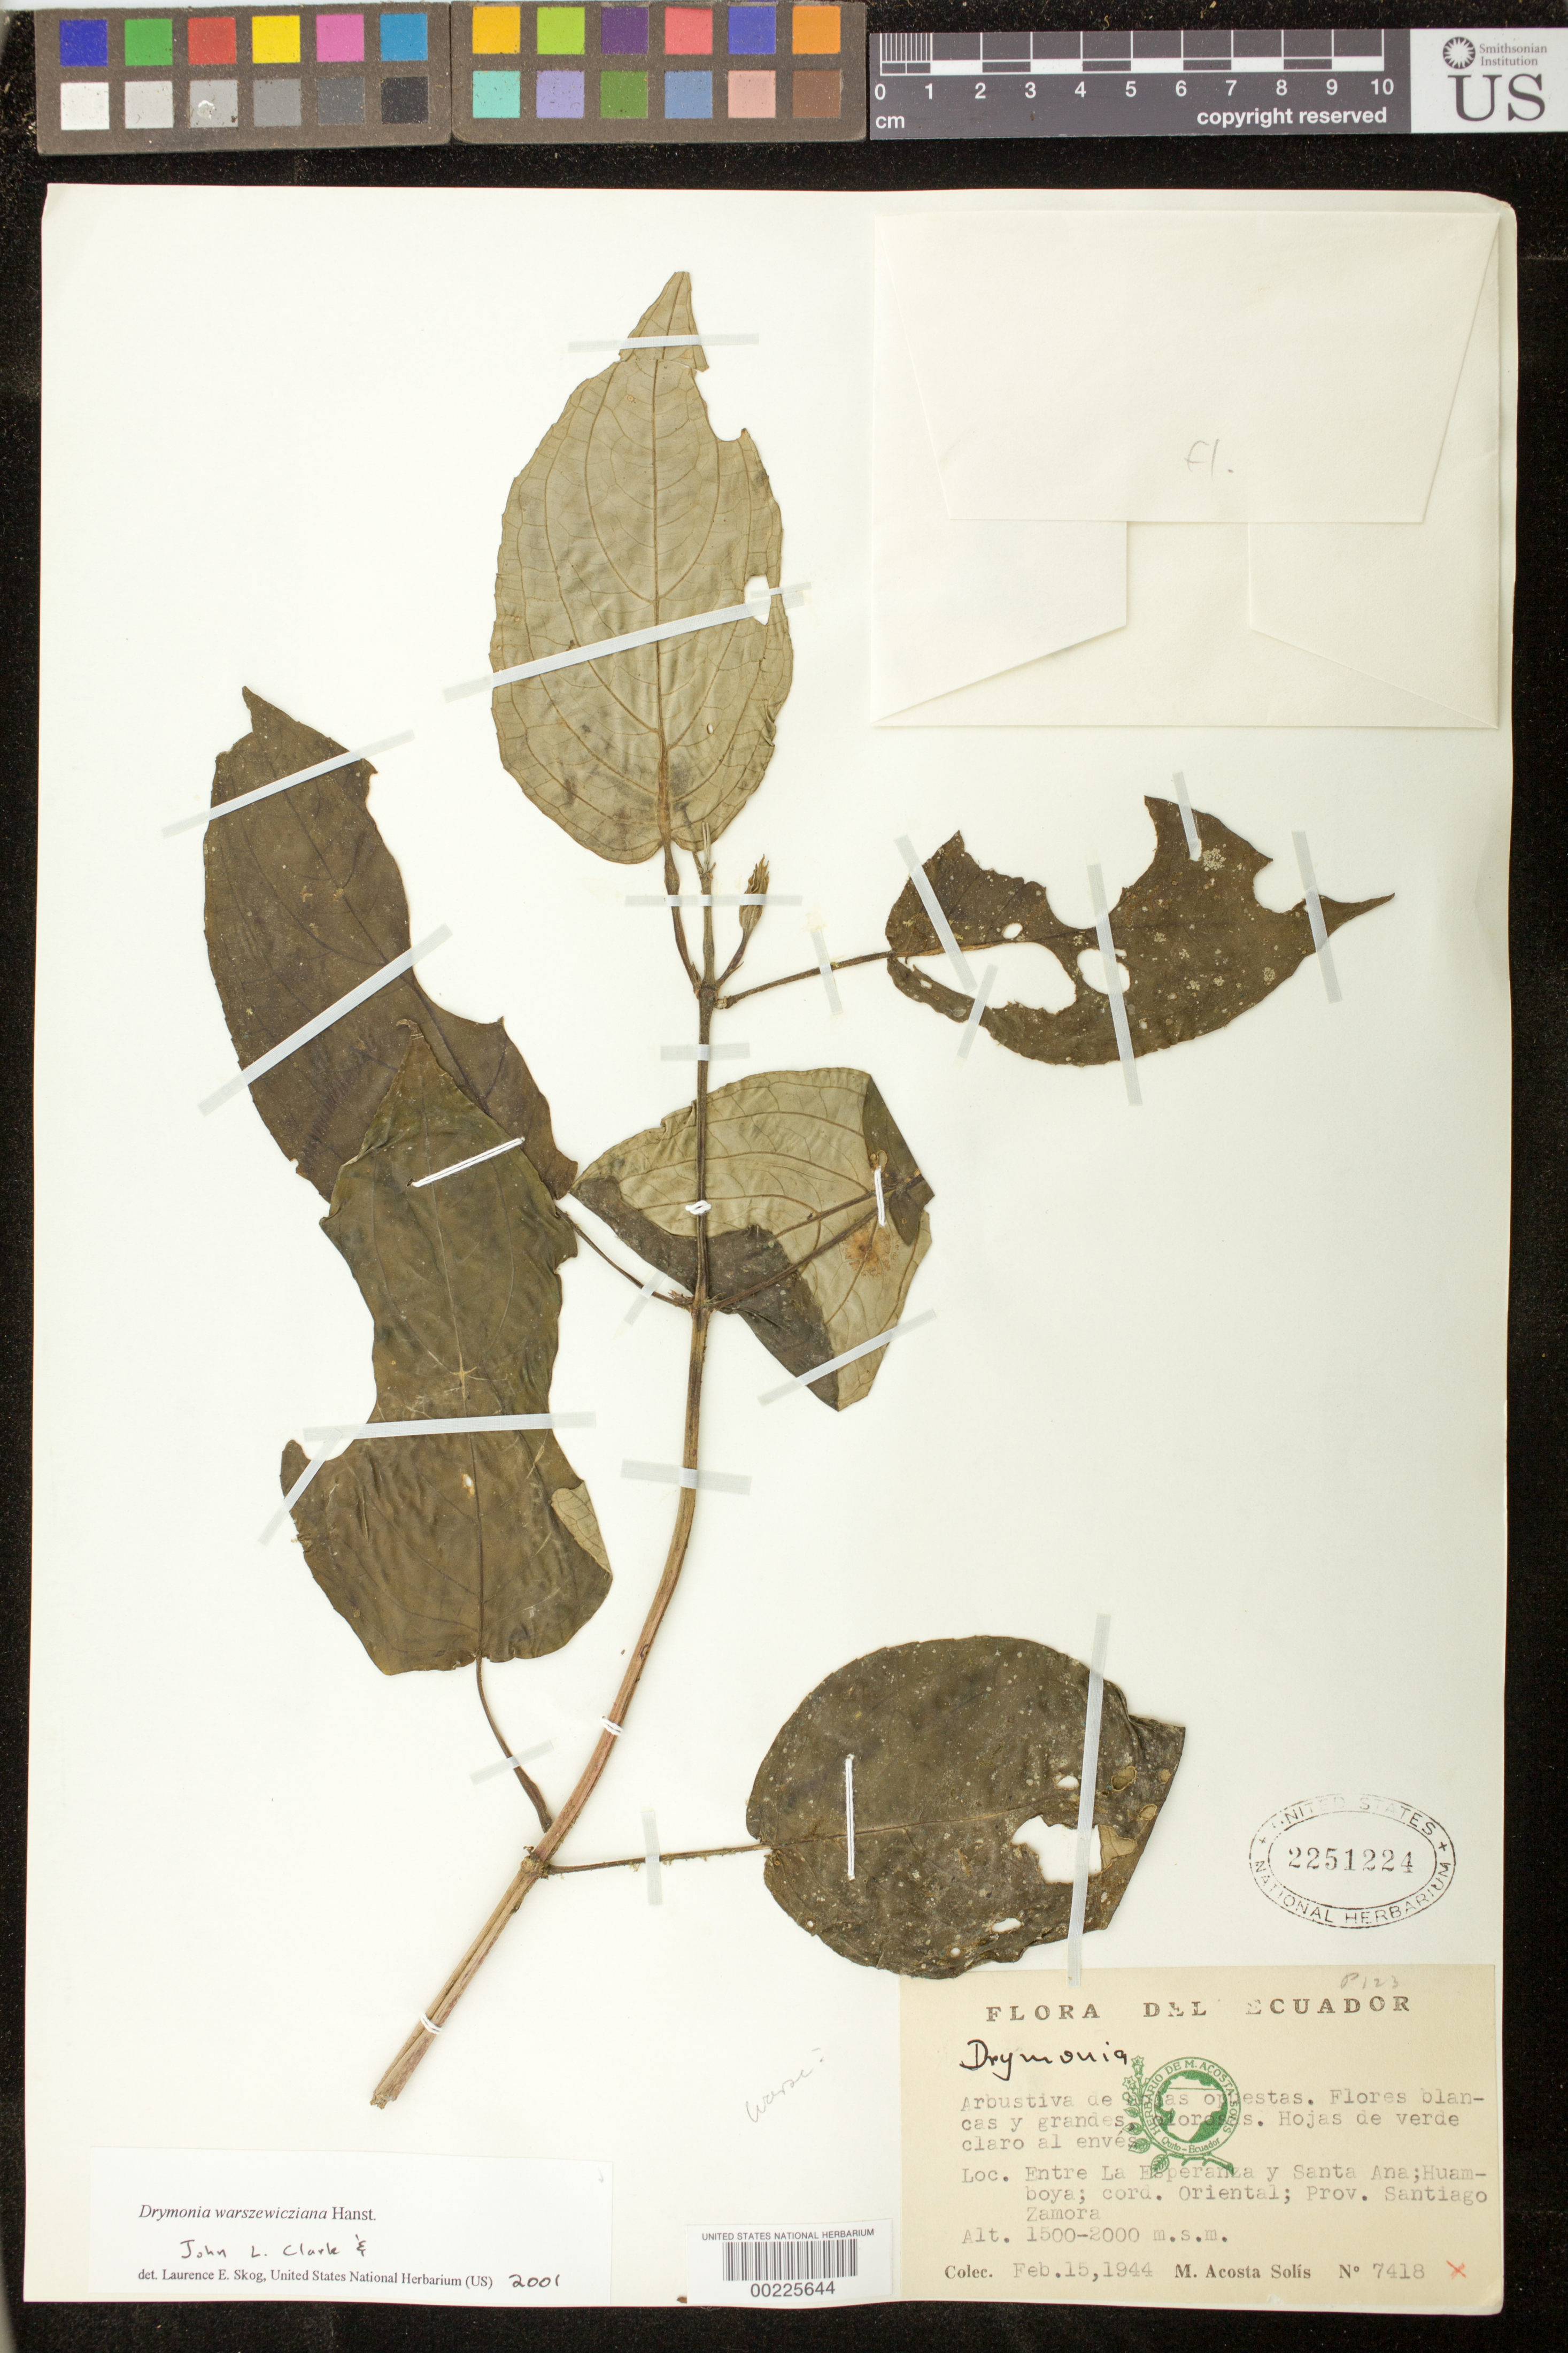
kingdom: Plantae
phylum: Tracheophyta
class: Magnoliopsida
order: Lamiales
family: Gesneriaceae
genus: Drymonia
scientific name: Drymonia warszewicziana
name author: Hanst.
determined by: Clark, J. L.; Skog, Laurence E.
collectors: M. Acosta Solis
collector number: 7418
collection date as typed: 15 Feb 1944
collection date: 1944-02-15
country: Ecuador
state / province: Morona-Santiago / Zamora-Chinchipe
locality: Entre La Esperanza y Santa Ana; Huamboya; cord. Oriental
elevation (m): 1500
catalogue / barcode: US 2251224